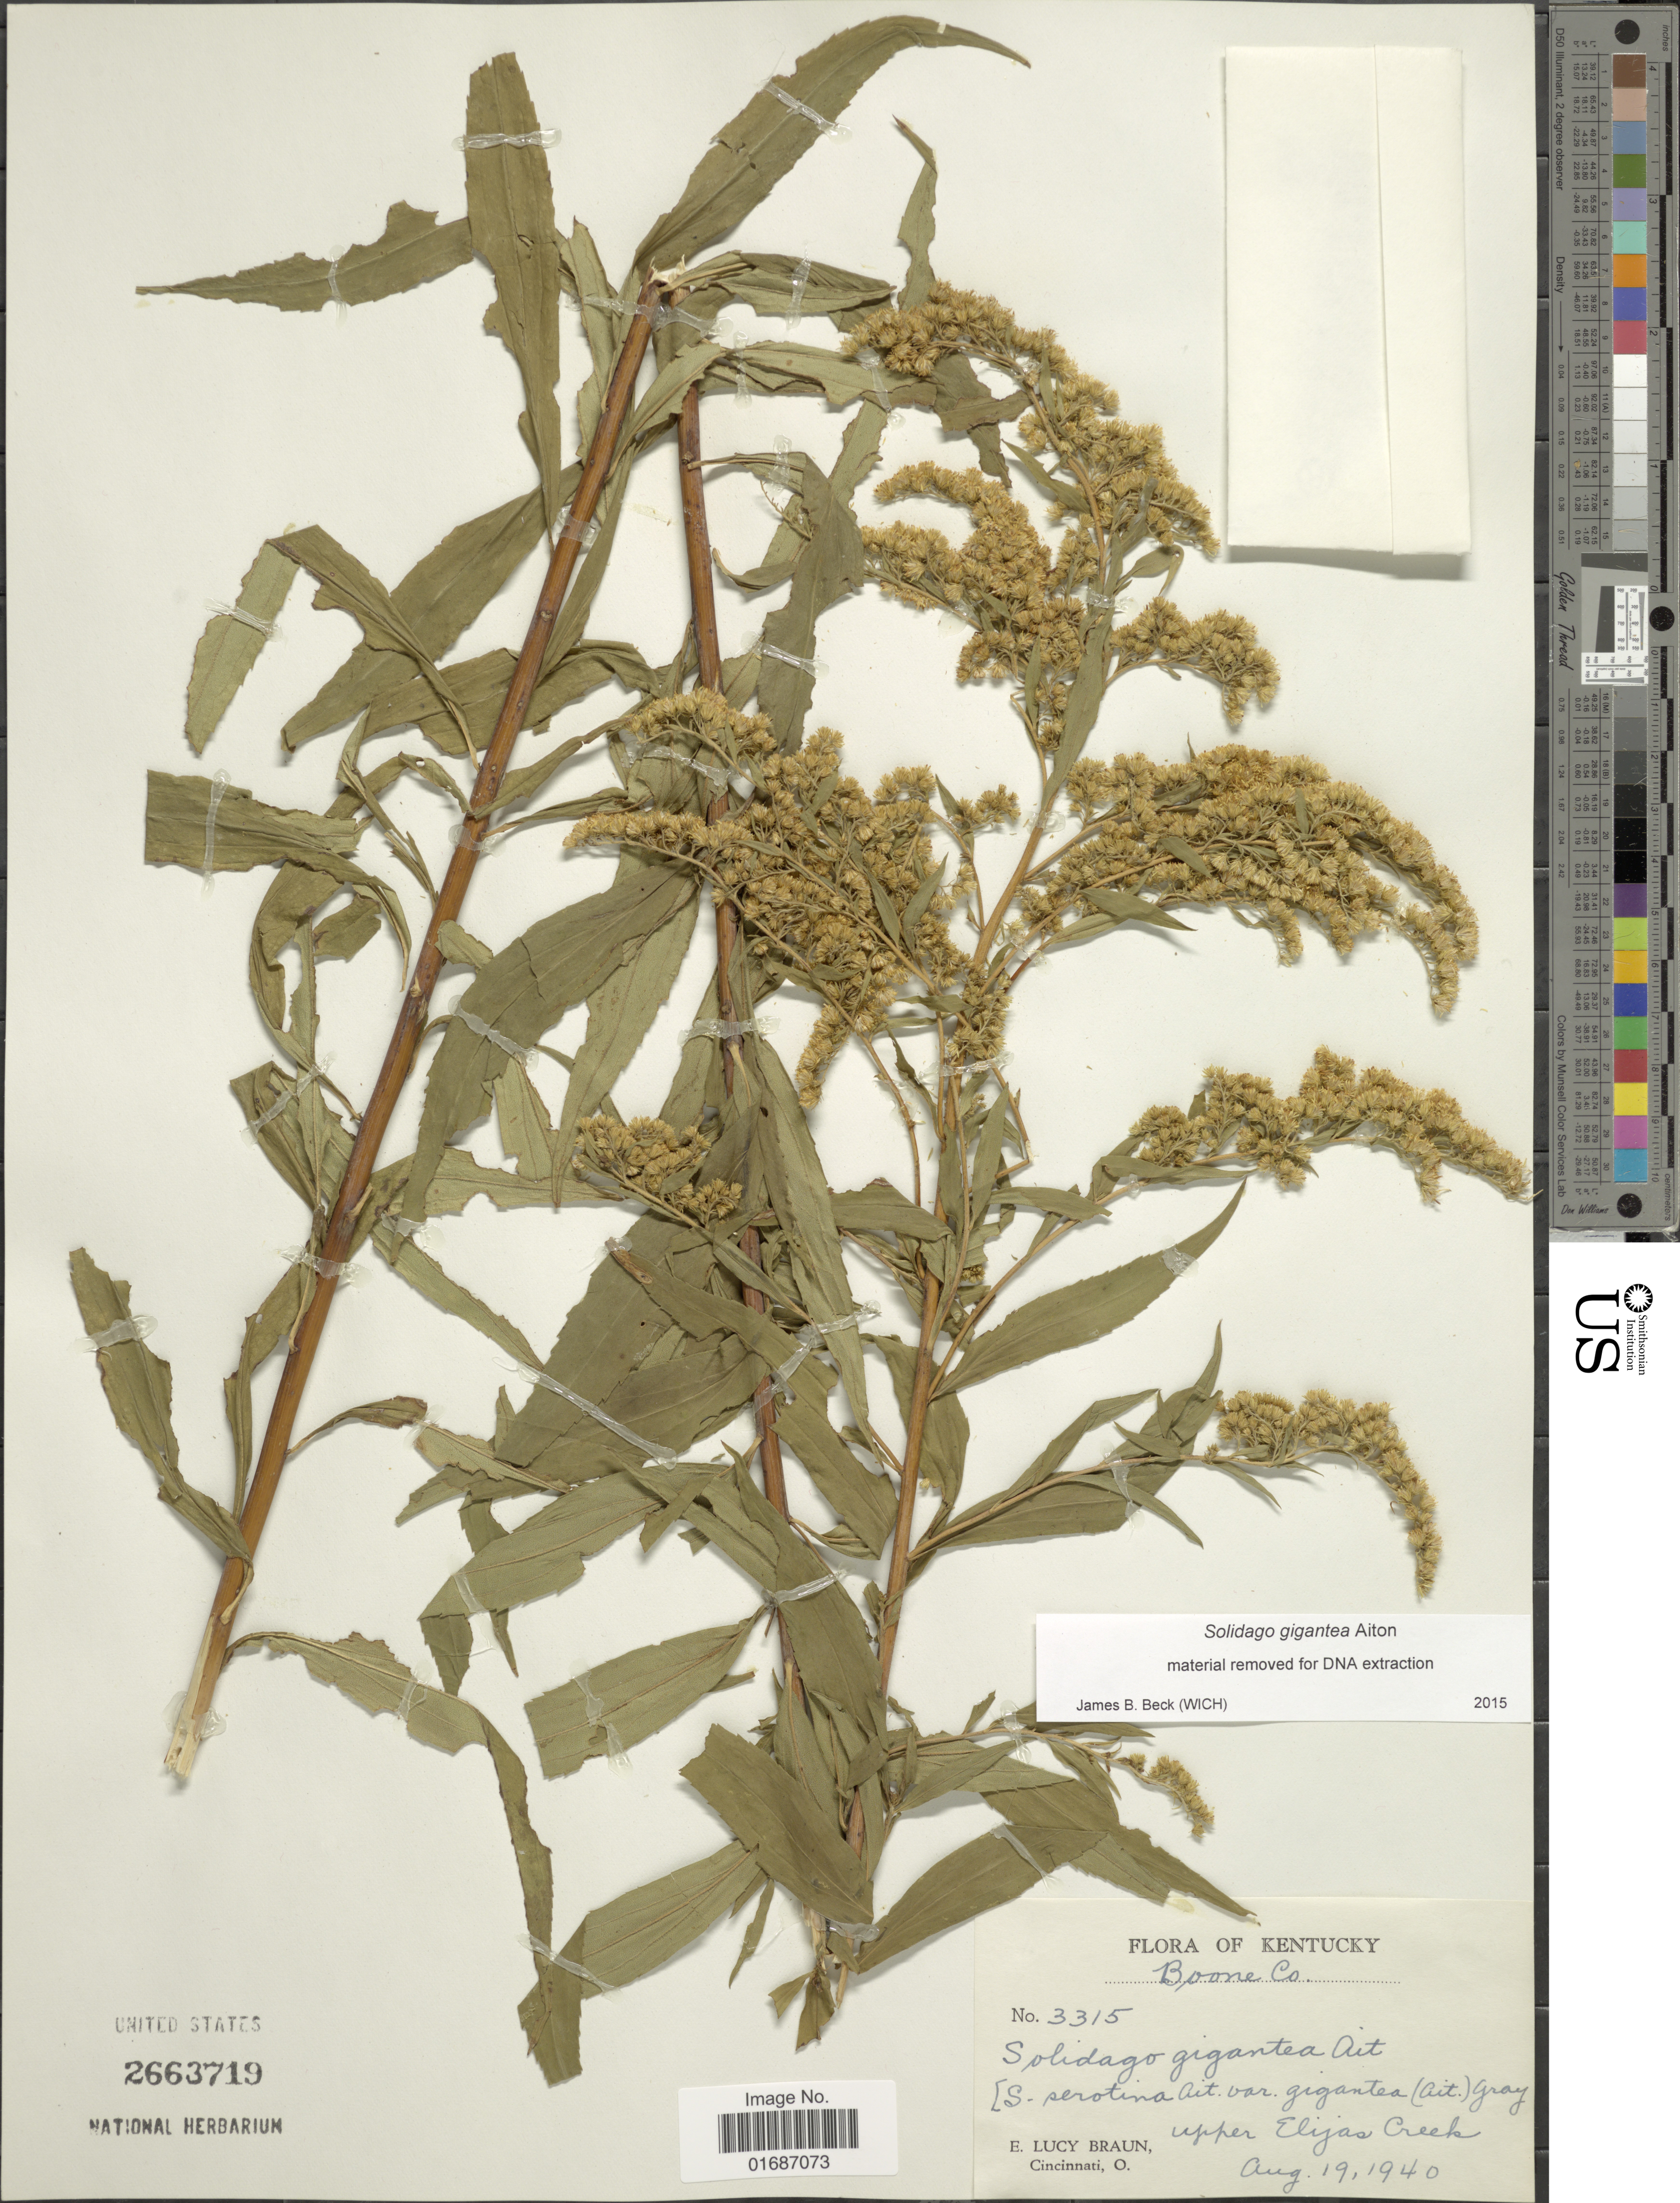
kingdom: Plantae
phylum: Tracheophyta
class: Magnoliopsida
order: Asterales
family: Asteraceae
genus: Solidago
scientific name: Solidago gigantea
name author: Aiton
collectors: E. L. Braun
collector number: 3315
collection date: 1940-08-19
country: United States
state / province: Kentucky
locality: Upper Elijas Creek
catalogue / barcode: US 2663719